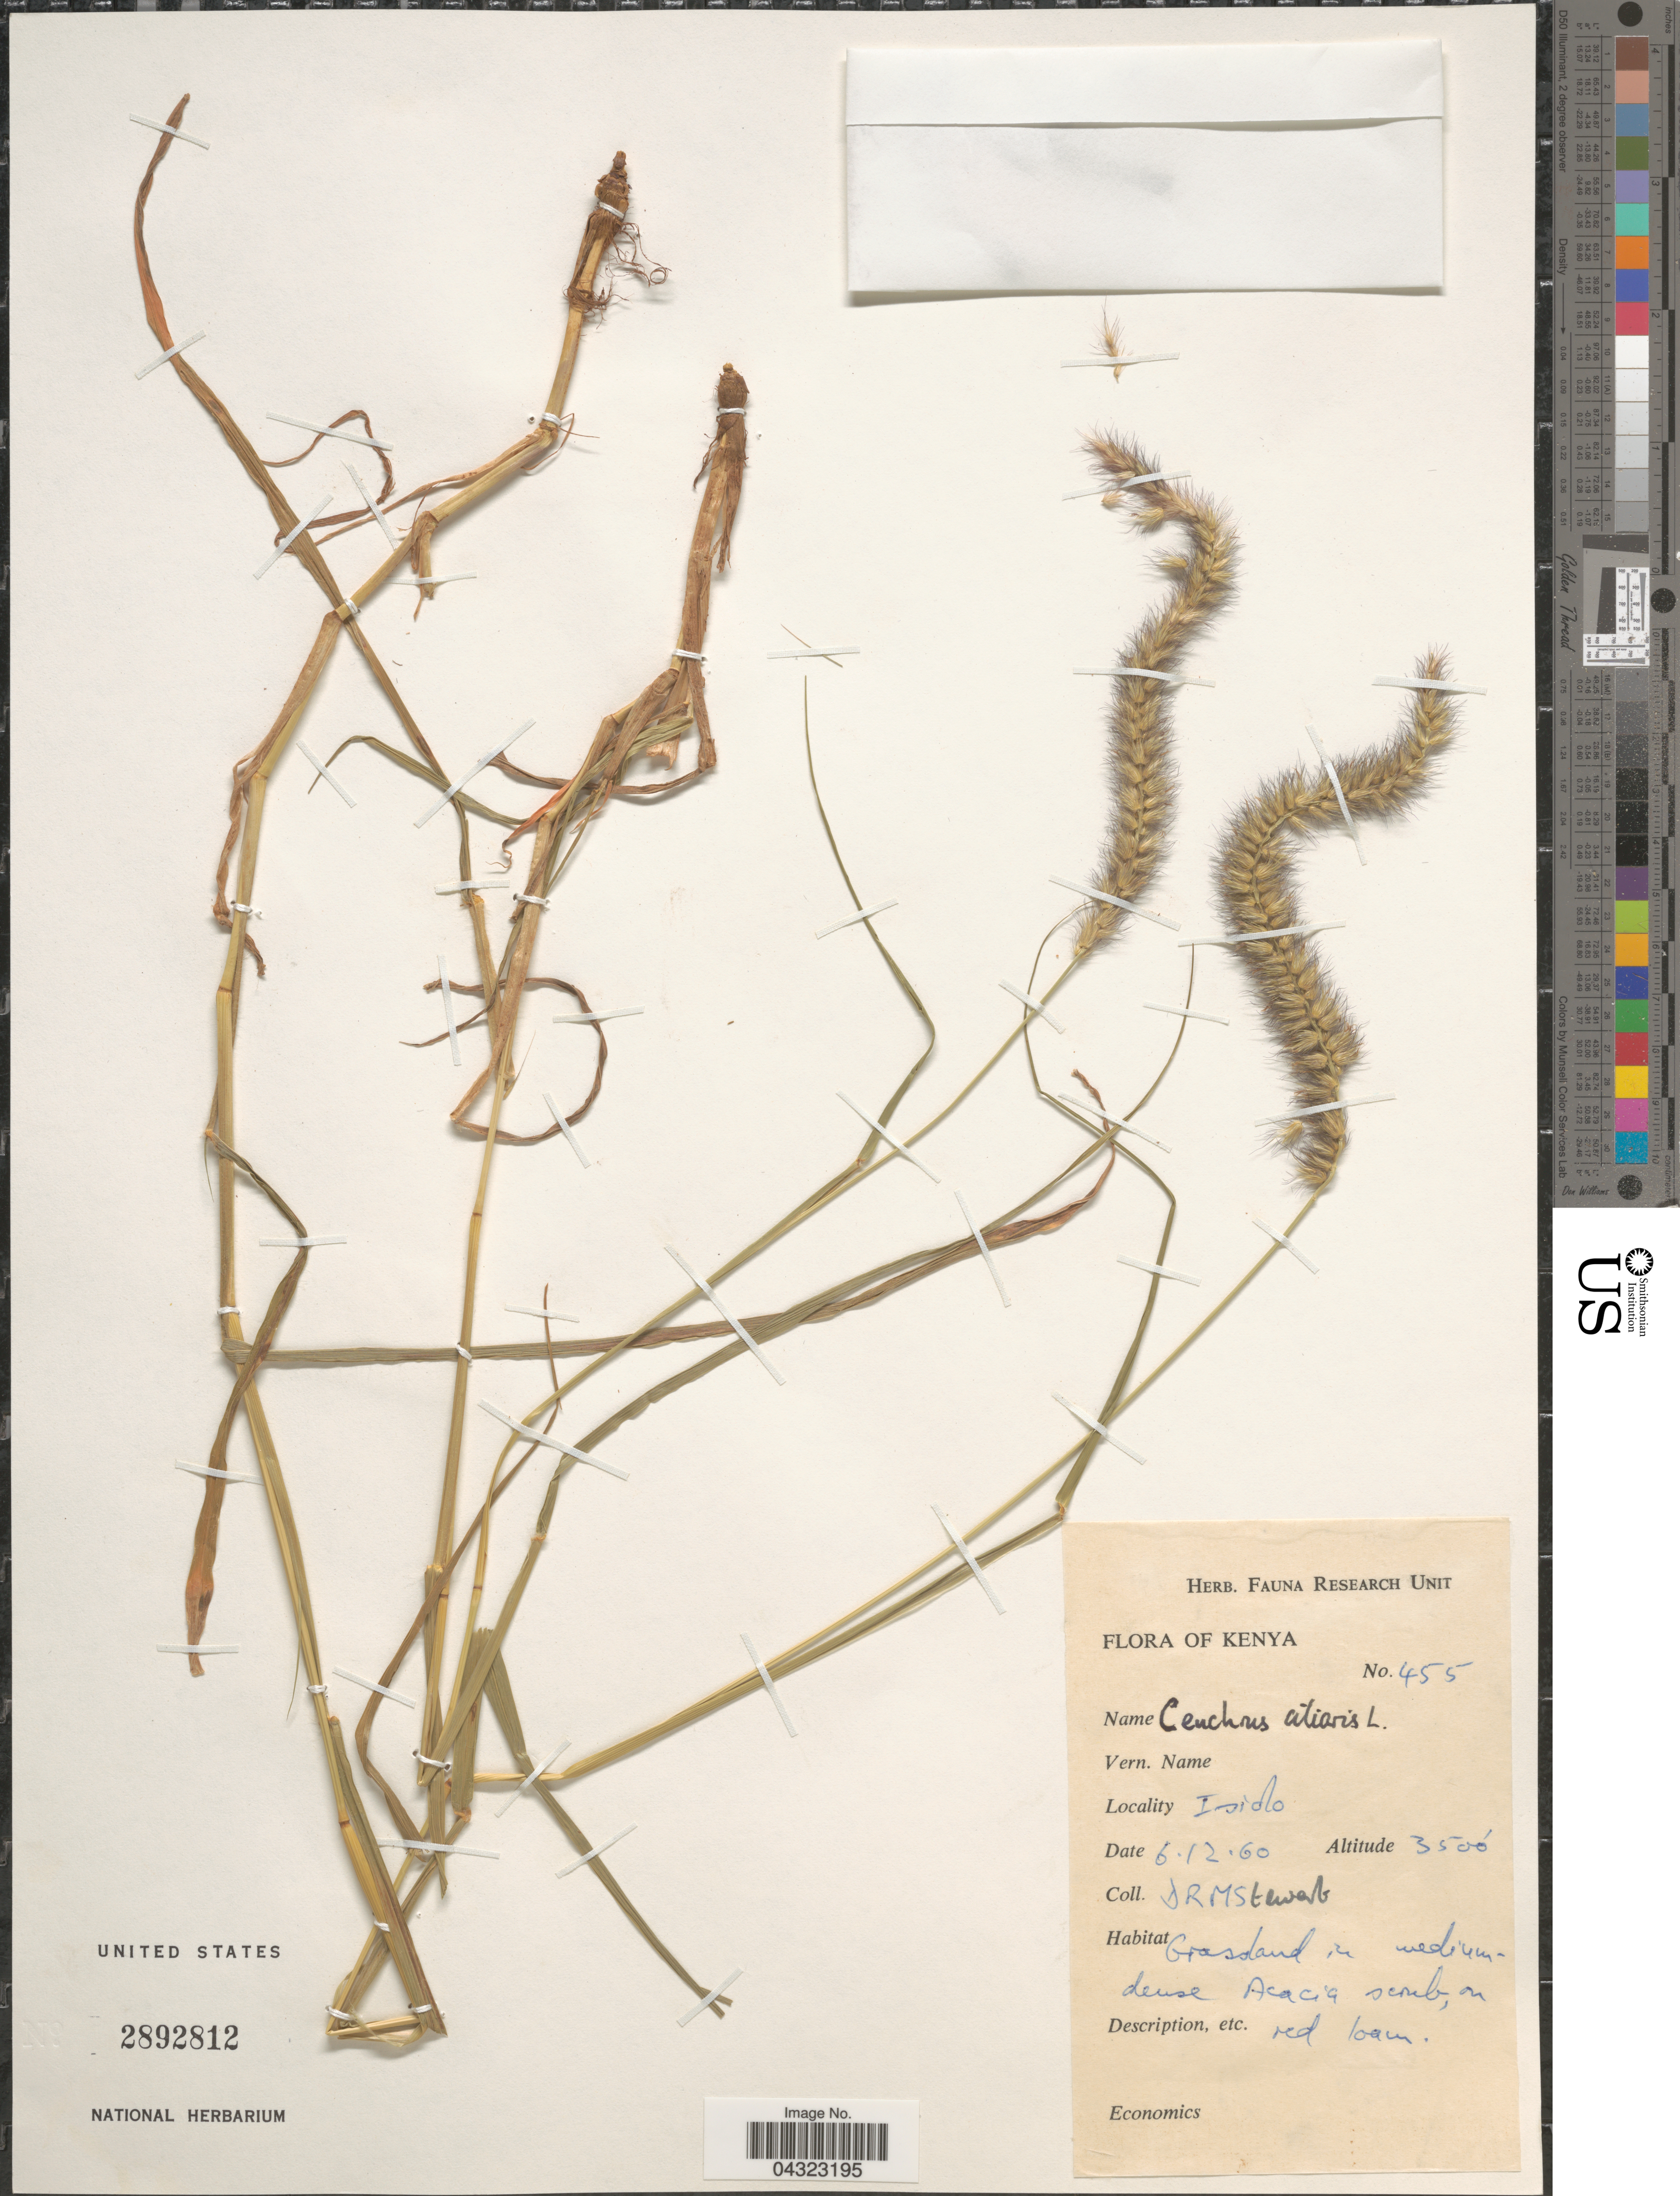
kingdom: Plantae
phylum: Tracheophyta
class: Liliopsida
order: Poales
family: Poaceae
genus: Cenchrus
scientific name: Cenchrus ciliaris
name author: L.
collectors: D. Stewart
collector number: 455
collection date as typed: Transcribed d/m/y: 6/12/60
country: Kenya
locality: Isido.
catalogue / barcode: US 2892812